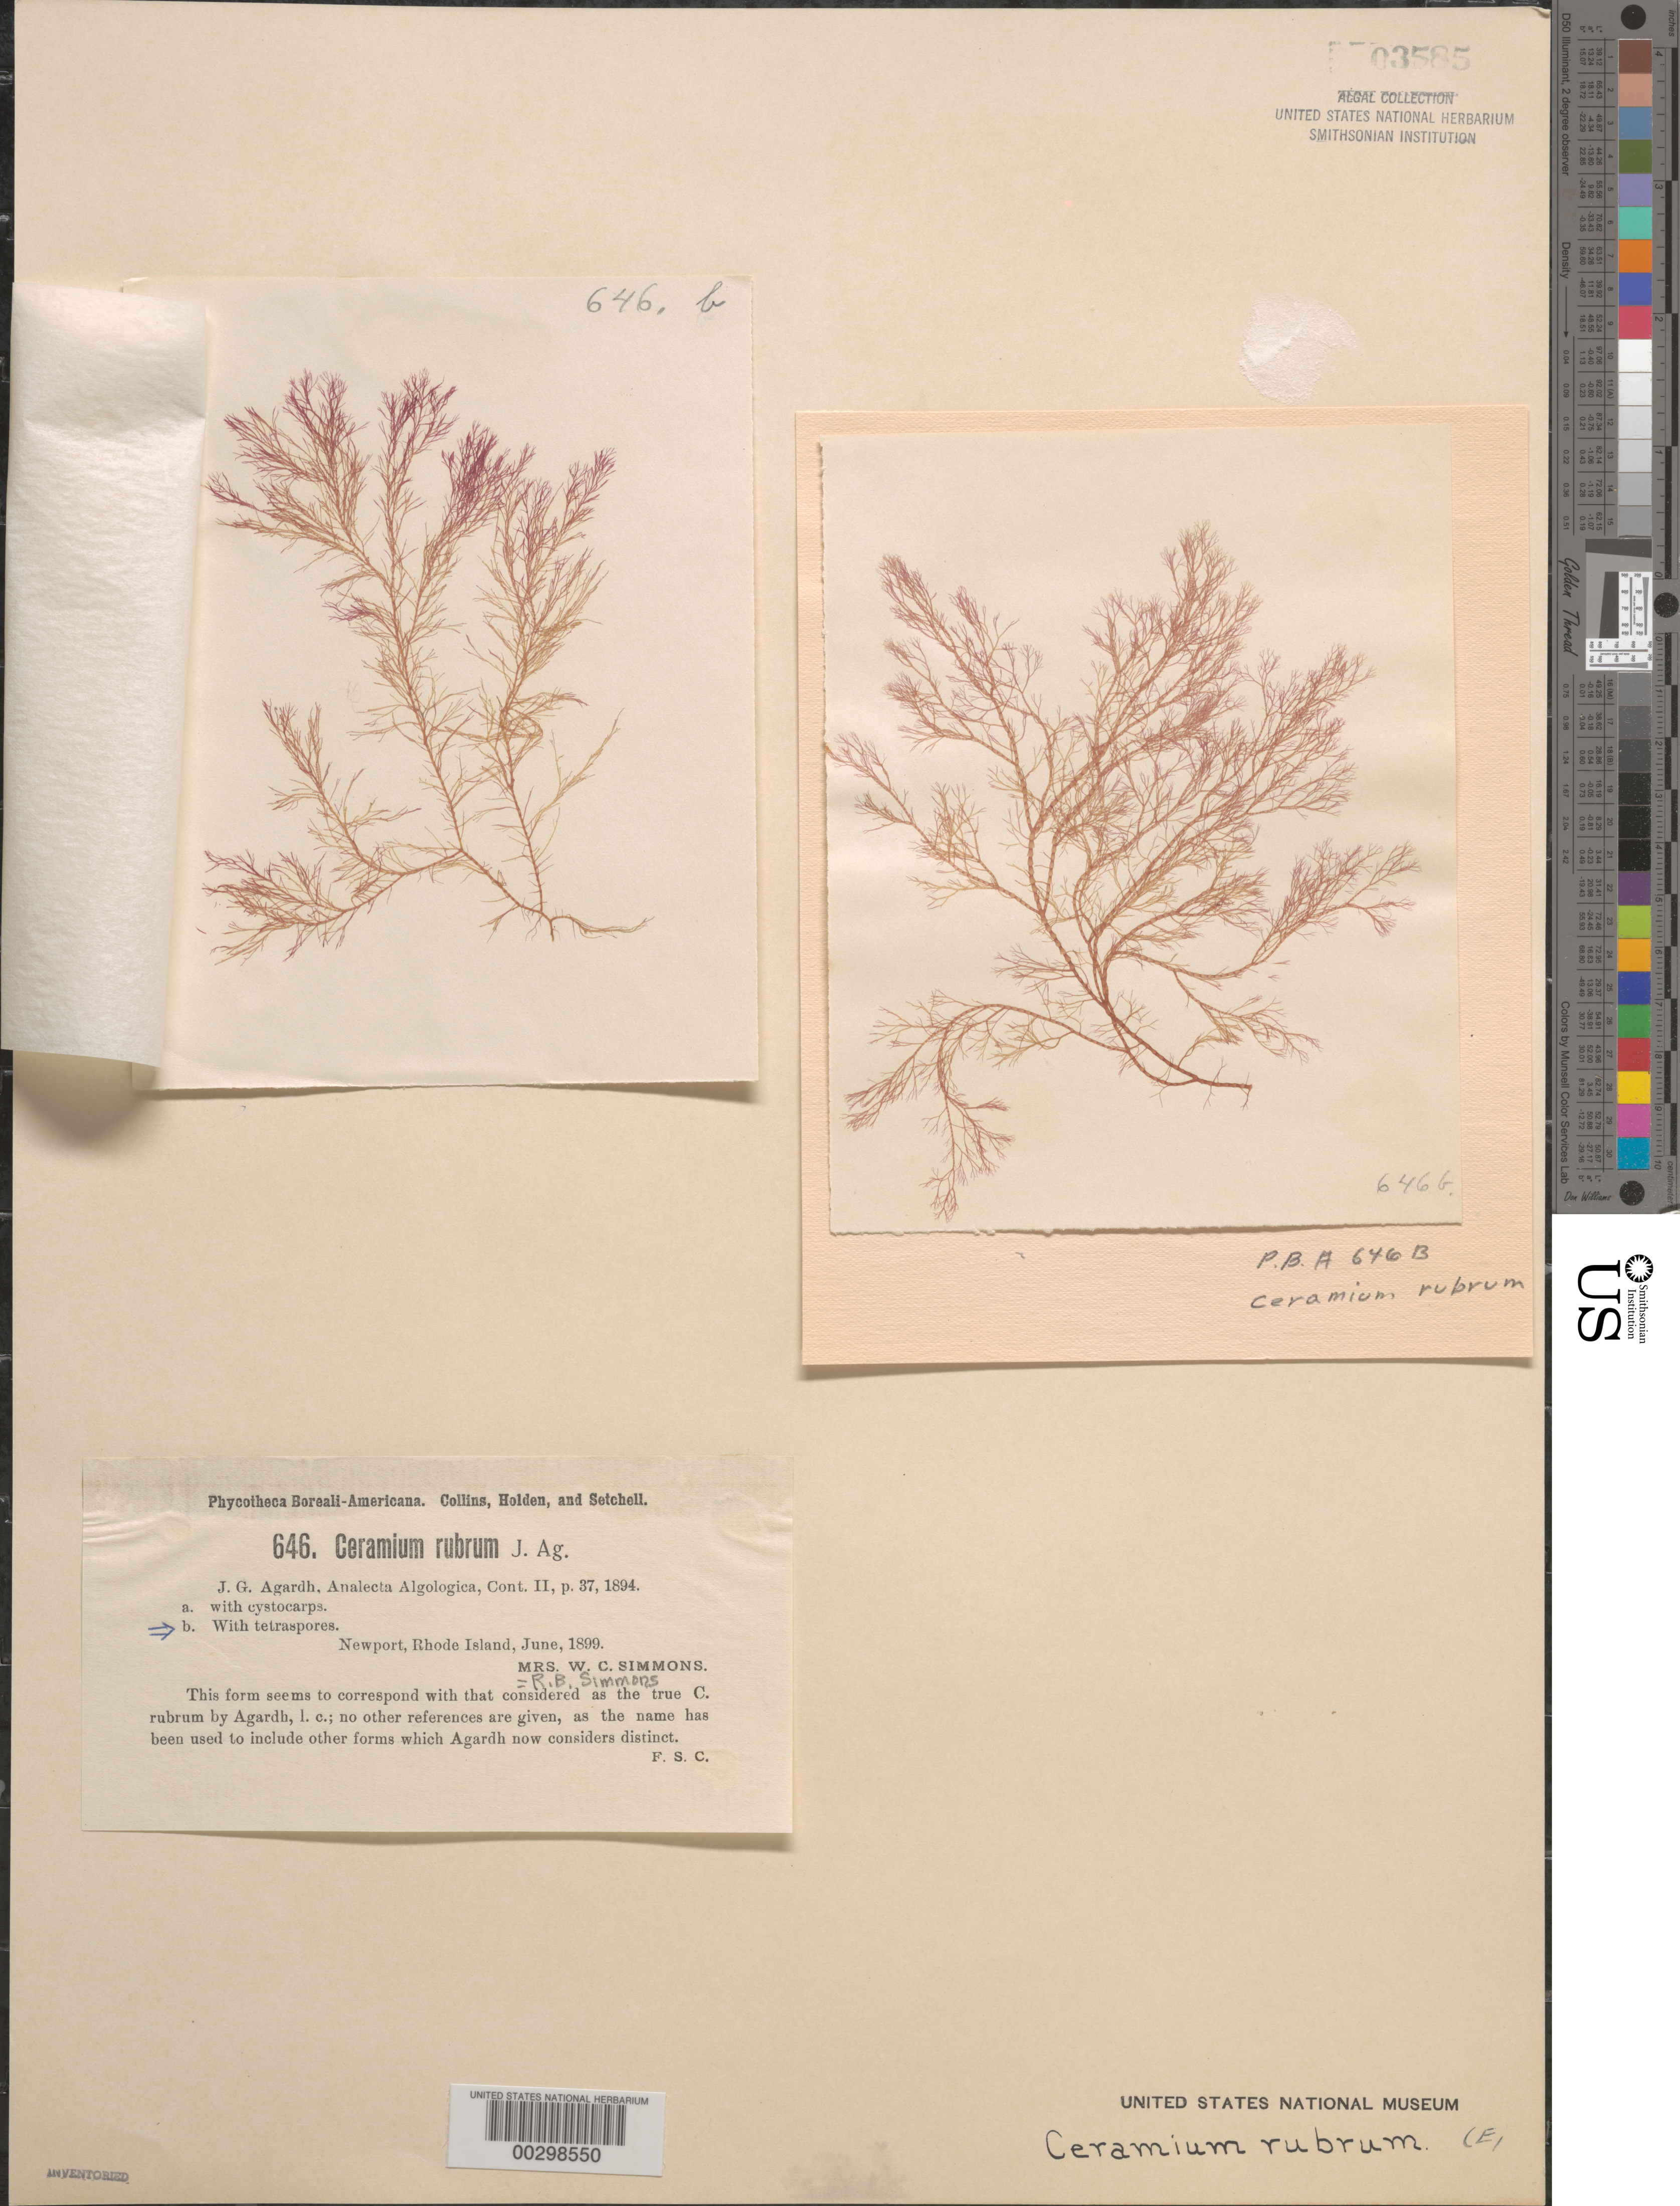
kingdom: Plantae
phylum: Rhodophyta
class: Florideophyceae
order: Ceramiales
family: Ceramiaceae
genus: Ceramium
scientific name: Ceramium rubrum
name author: C. Agardh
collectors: R. B. Simmons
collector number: PB-A 646b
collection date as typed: Jun 1899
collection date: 1899-06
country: United States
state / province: Rhode Island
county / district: Newport County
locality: Newport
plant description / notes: Collins, Holden & Setchell, Phycotheca Boreali-Americana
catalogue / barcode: US 3585